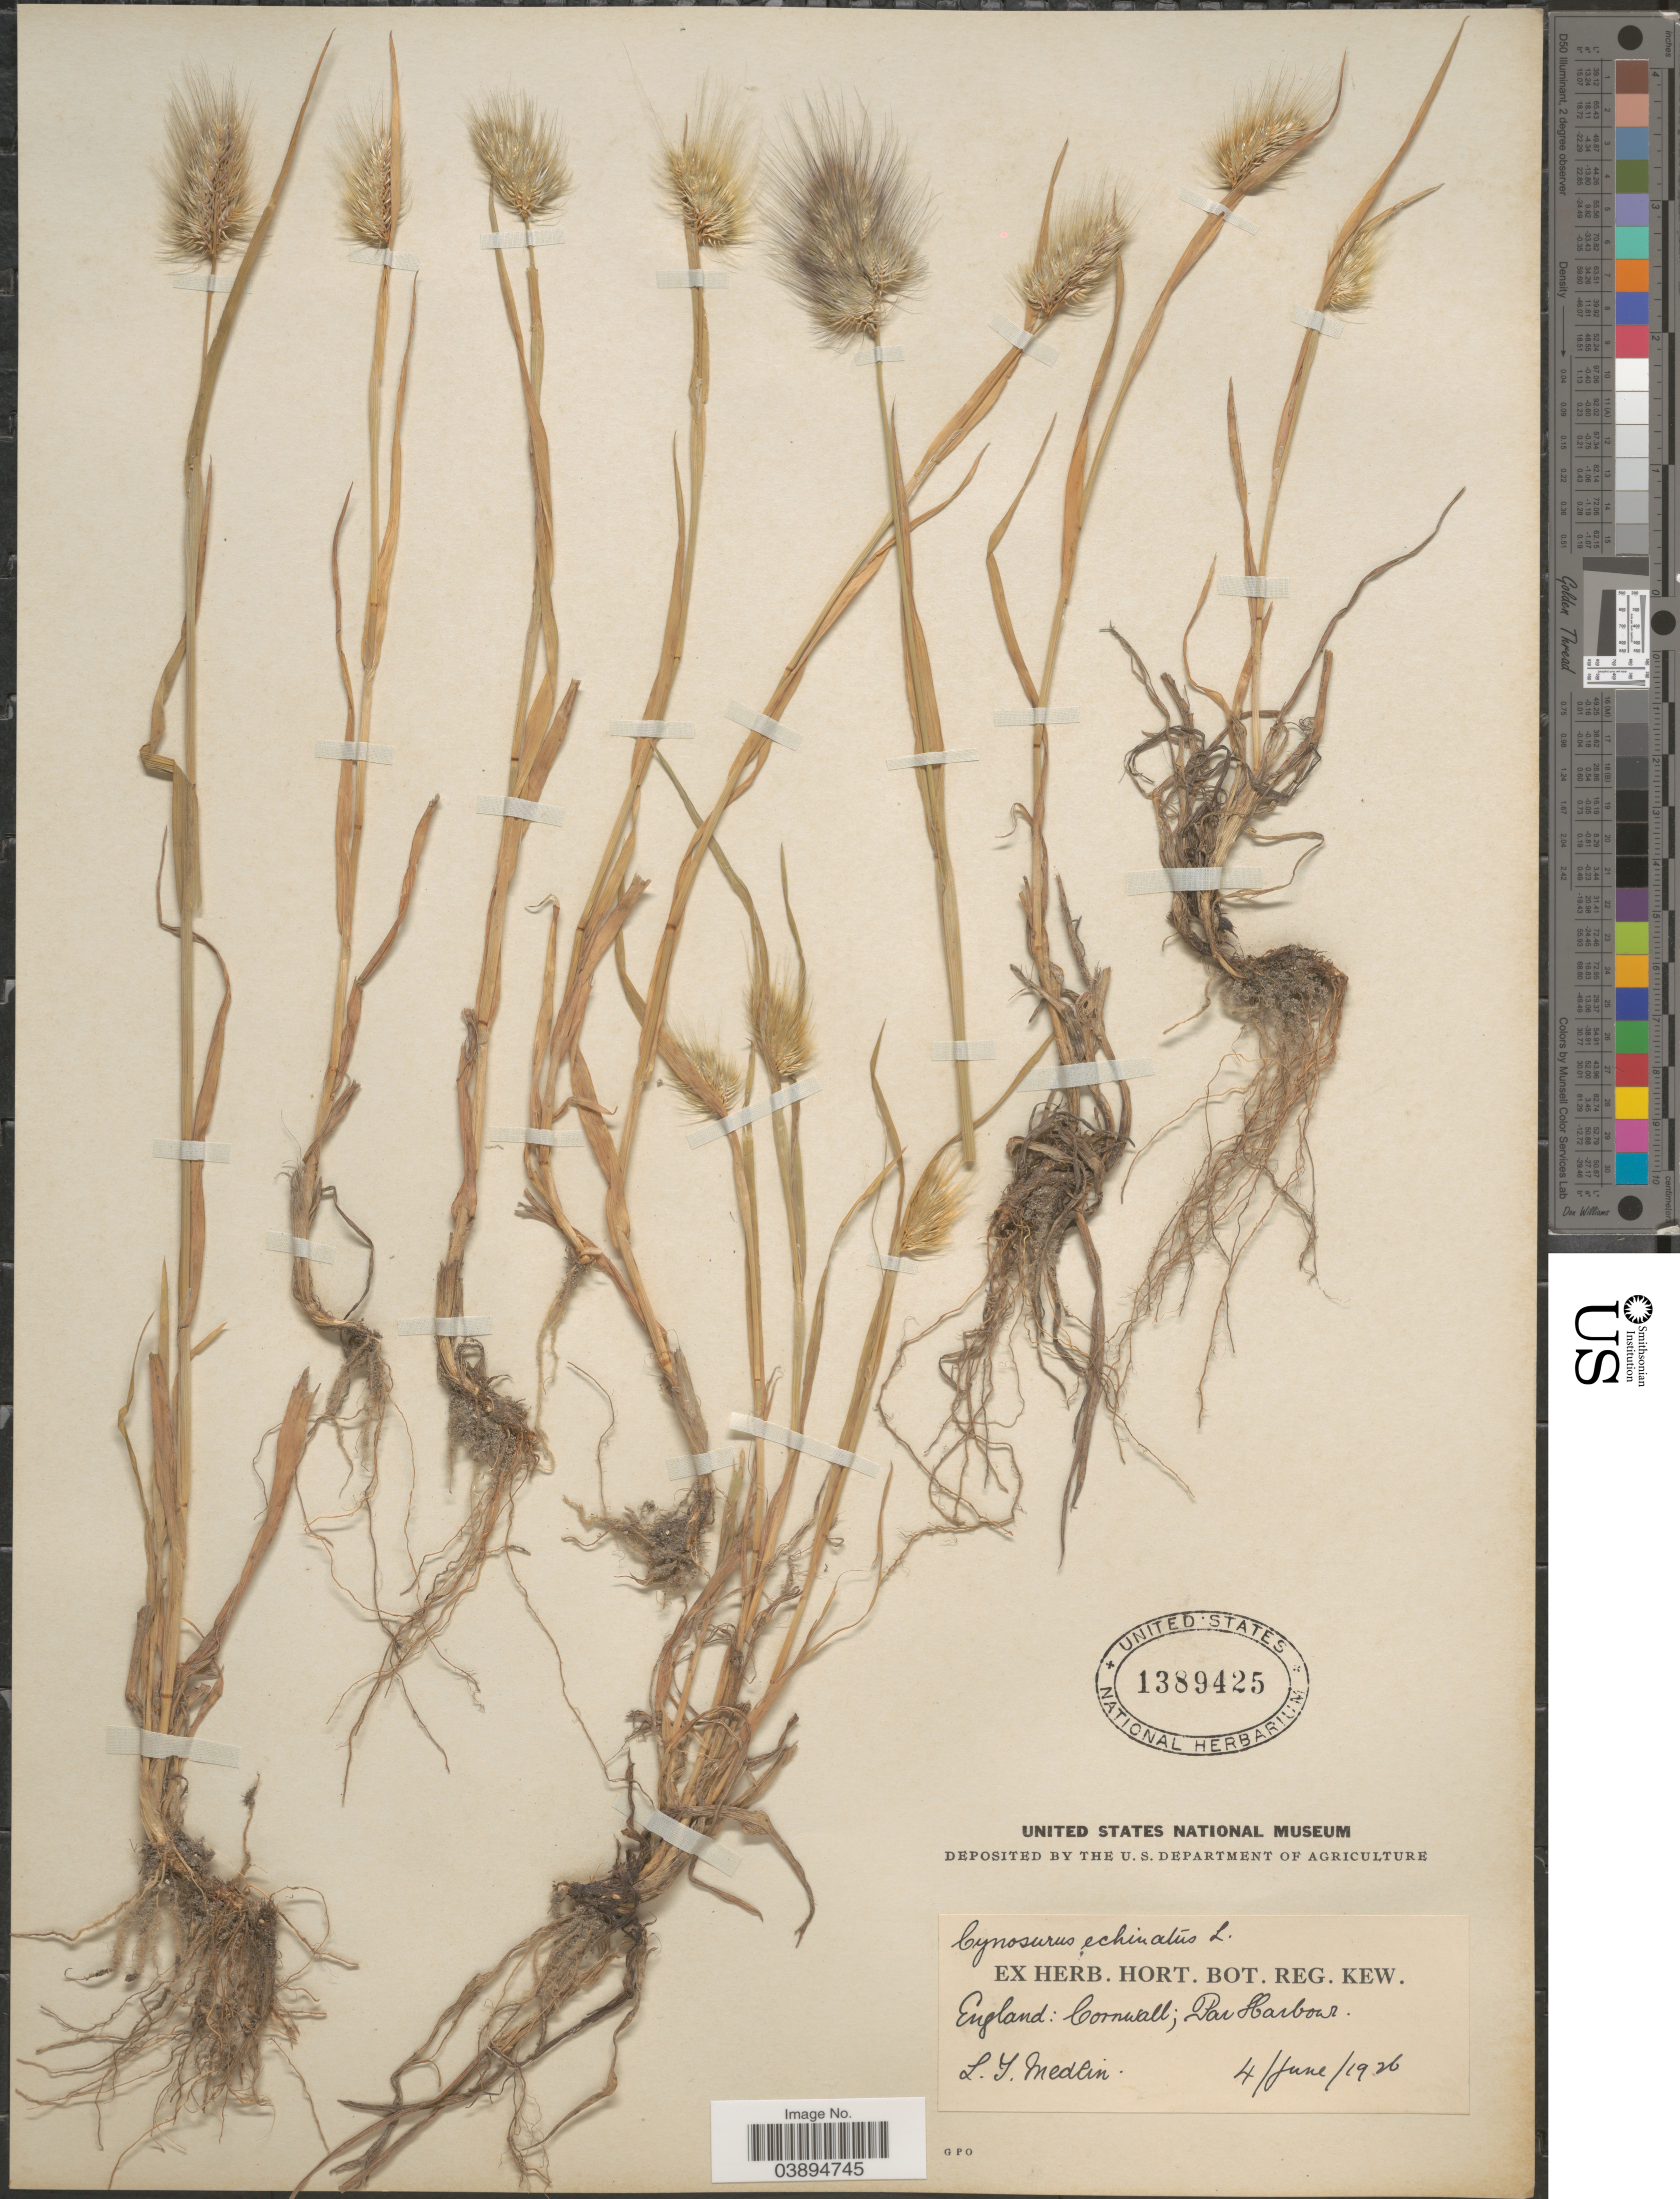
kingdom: Plantae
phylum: Tracheophyta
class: Liliopsida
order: Poales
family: Poaceae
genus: Cynosurus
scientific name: Cynosurus echinatus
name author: L.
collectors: L. Medlin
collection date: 1926-06-04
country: United Kingdom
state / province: England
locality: Cornwall, Par Harbour.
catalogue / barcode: US 1389425